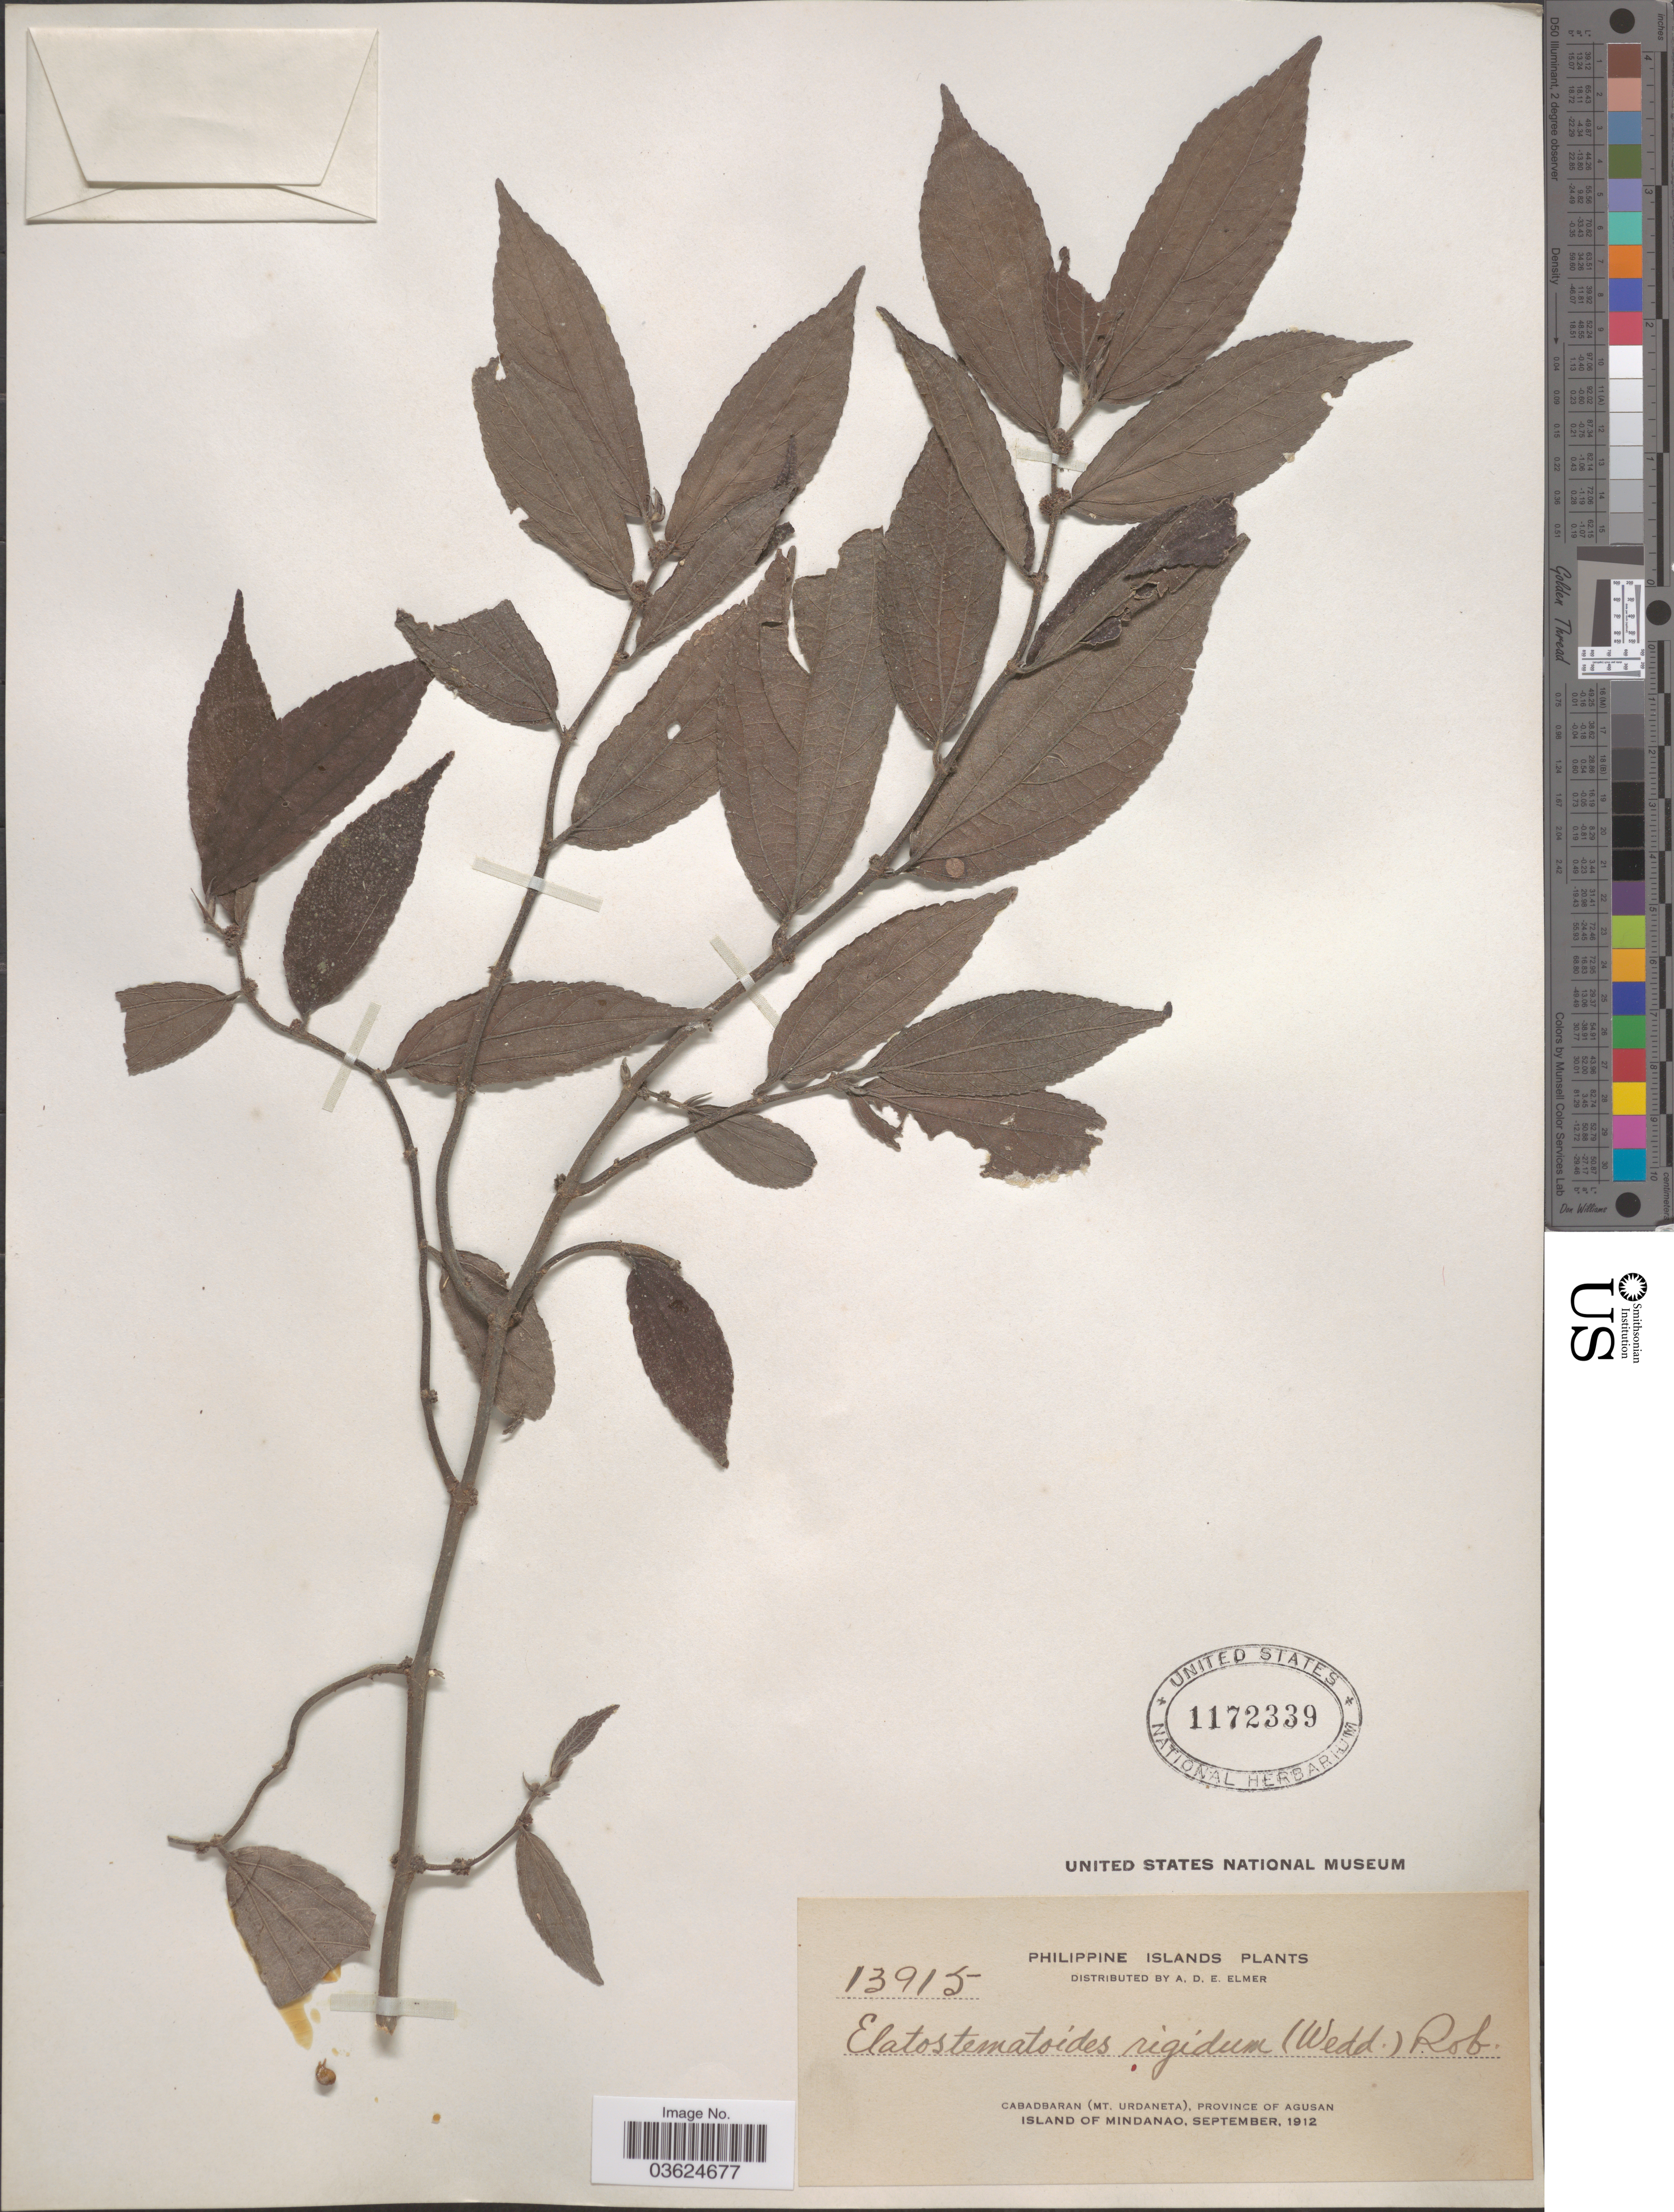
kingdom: Plantae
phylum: Tracheophyta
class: Magnoliopsida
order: Rosales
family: Urticaceae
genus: Elatostematoides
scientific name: Elatostematoides rigidum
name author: (Wedd.) C.B. Rob.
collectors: A. D. E. Elmer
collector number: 13915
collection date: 1912-09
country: Philippines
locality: Cabadbaran (Mt. Urdaneta), Province of Agusan. Island of Mindanao.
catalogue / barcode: US 1172339